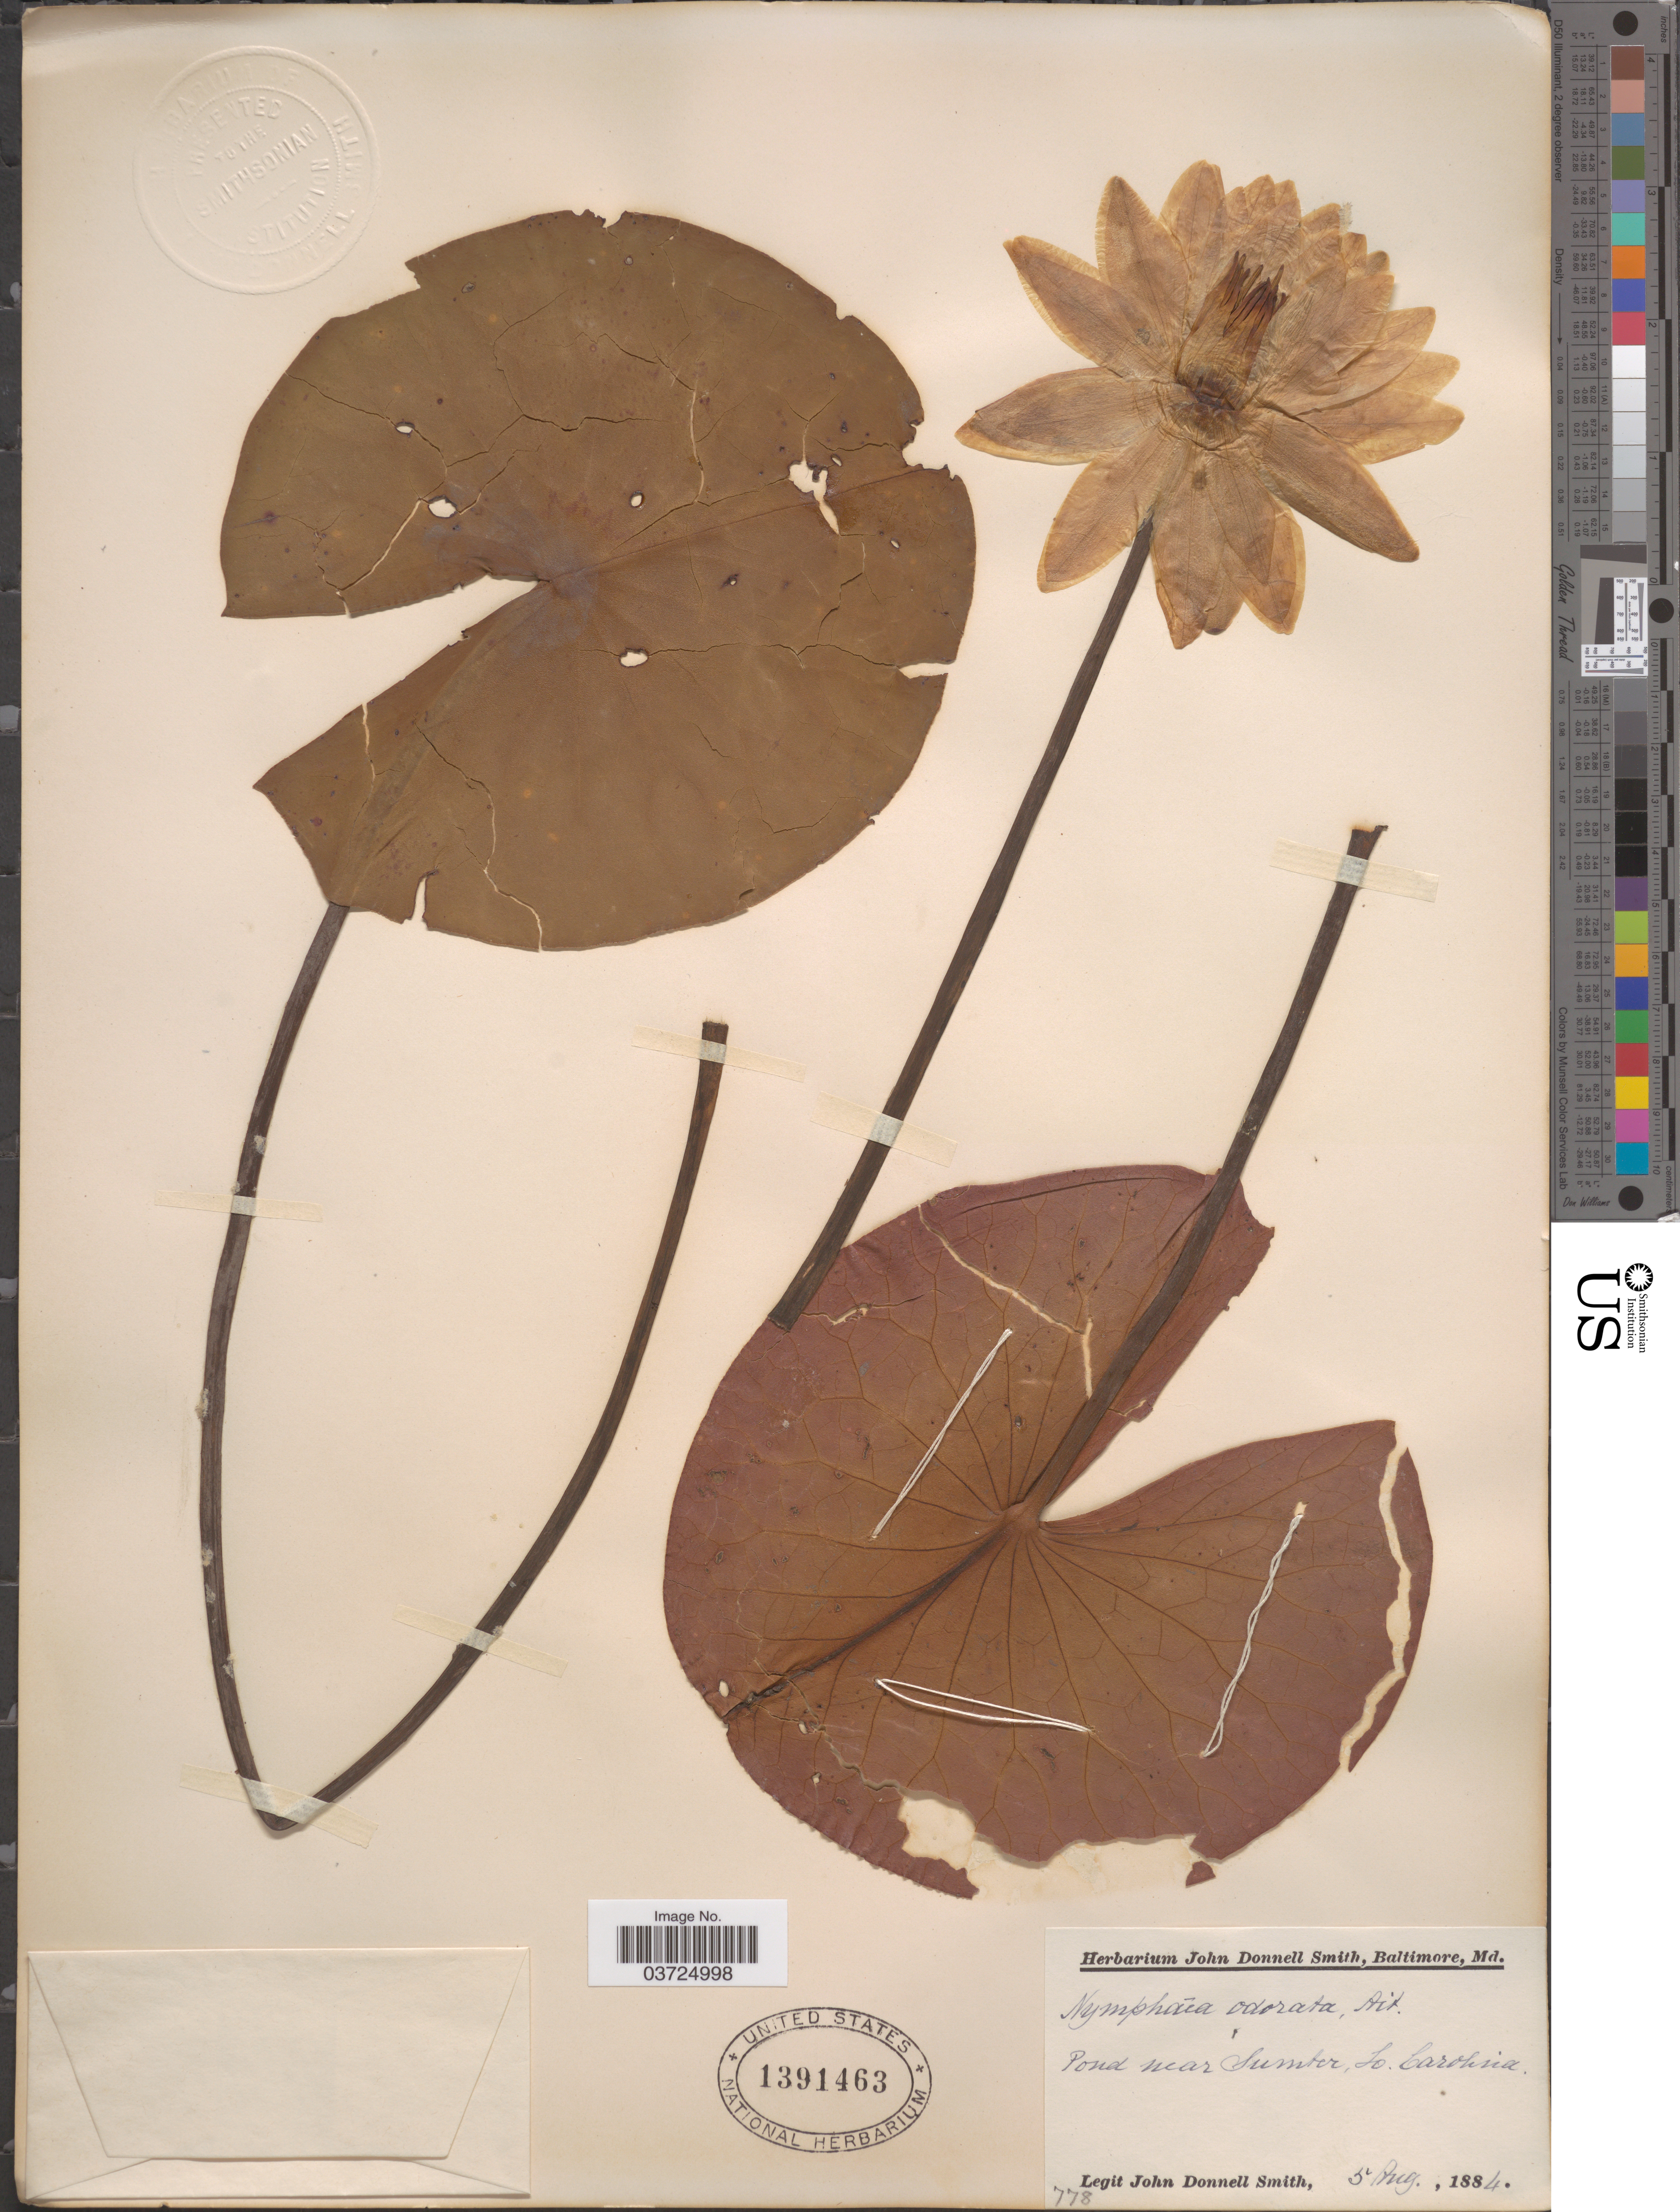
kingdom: Plantae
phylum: Tracheophyta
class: Magnoliopsida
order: Nymphaeales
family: Nymphaeaceae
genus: Nymphaea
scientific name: Nymphaea odorata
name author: Aiton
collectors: J. Donnell Smith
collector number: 778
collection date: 1884-08-05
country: United States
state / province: South Carolina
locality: Pond near Sumter.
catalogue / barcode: US 1391463